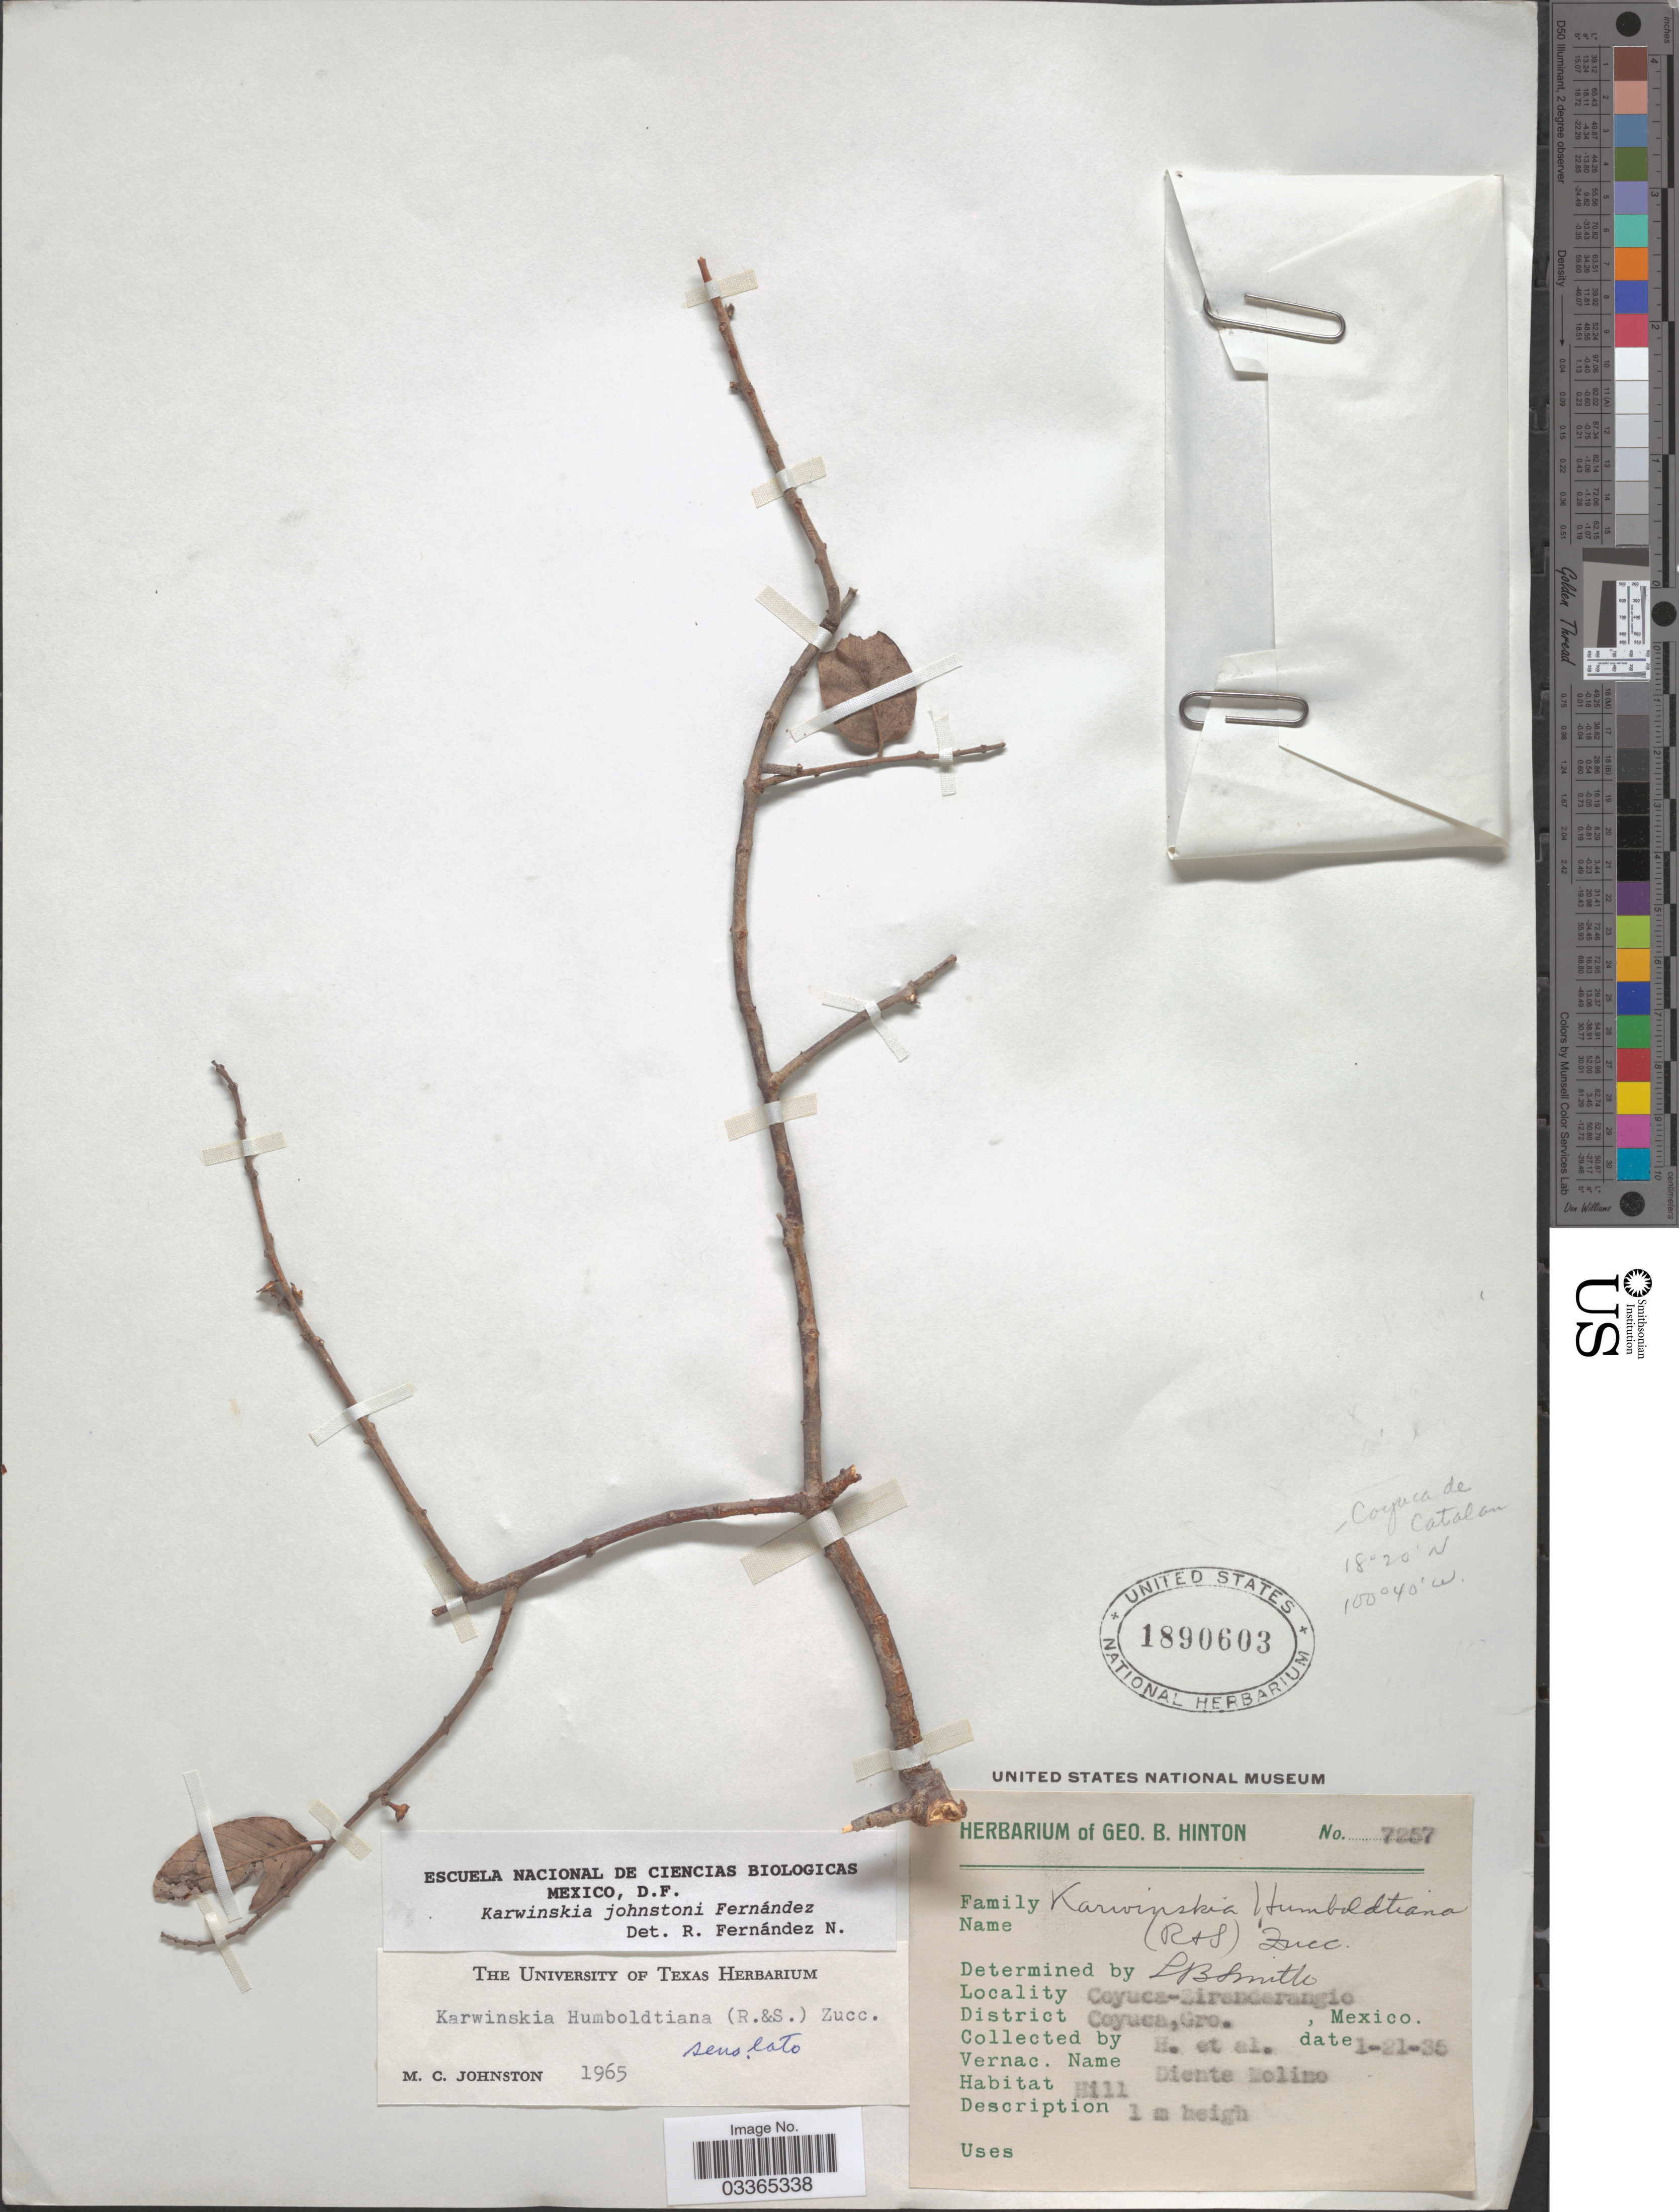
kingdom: Plantae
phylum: Tracheophyta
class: Magnoliopsida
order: Rosales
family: Rhamnaceae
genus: Karwinskia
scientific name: Karwinskia johnstonii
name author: Fernández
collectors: G. B. Hinton & et al.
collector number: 7257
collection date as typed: Transcribed d/m/y: 21/1/35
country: Mexico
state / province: Guerrero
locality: Coyuca-Zirandarangio. District Coyuca.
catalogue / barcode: US 1890603